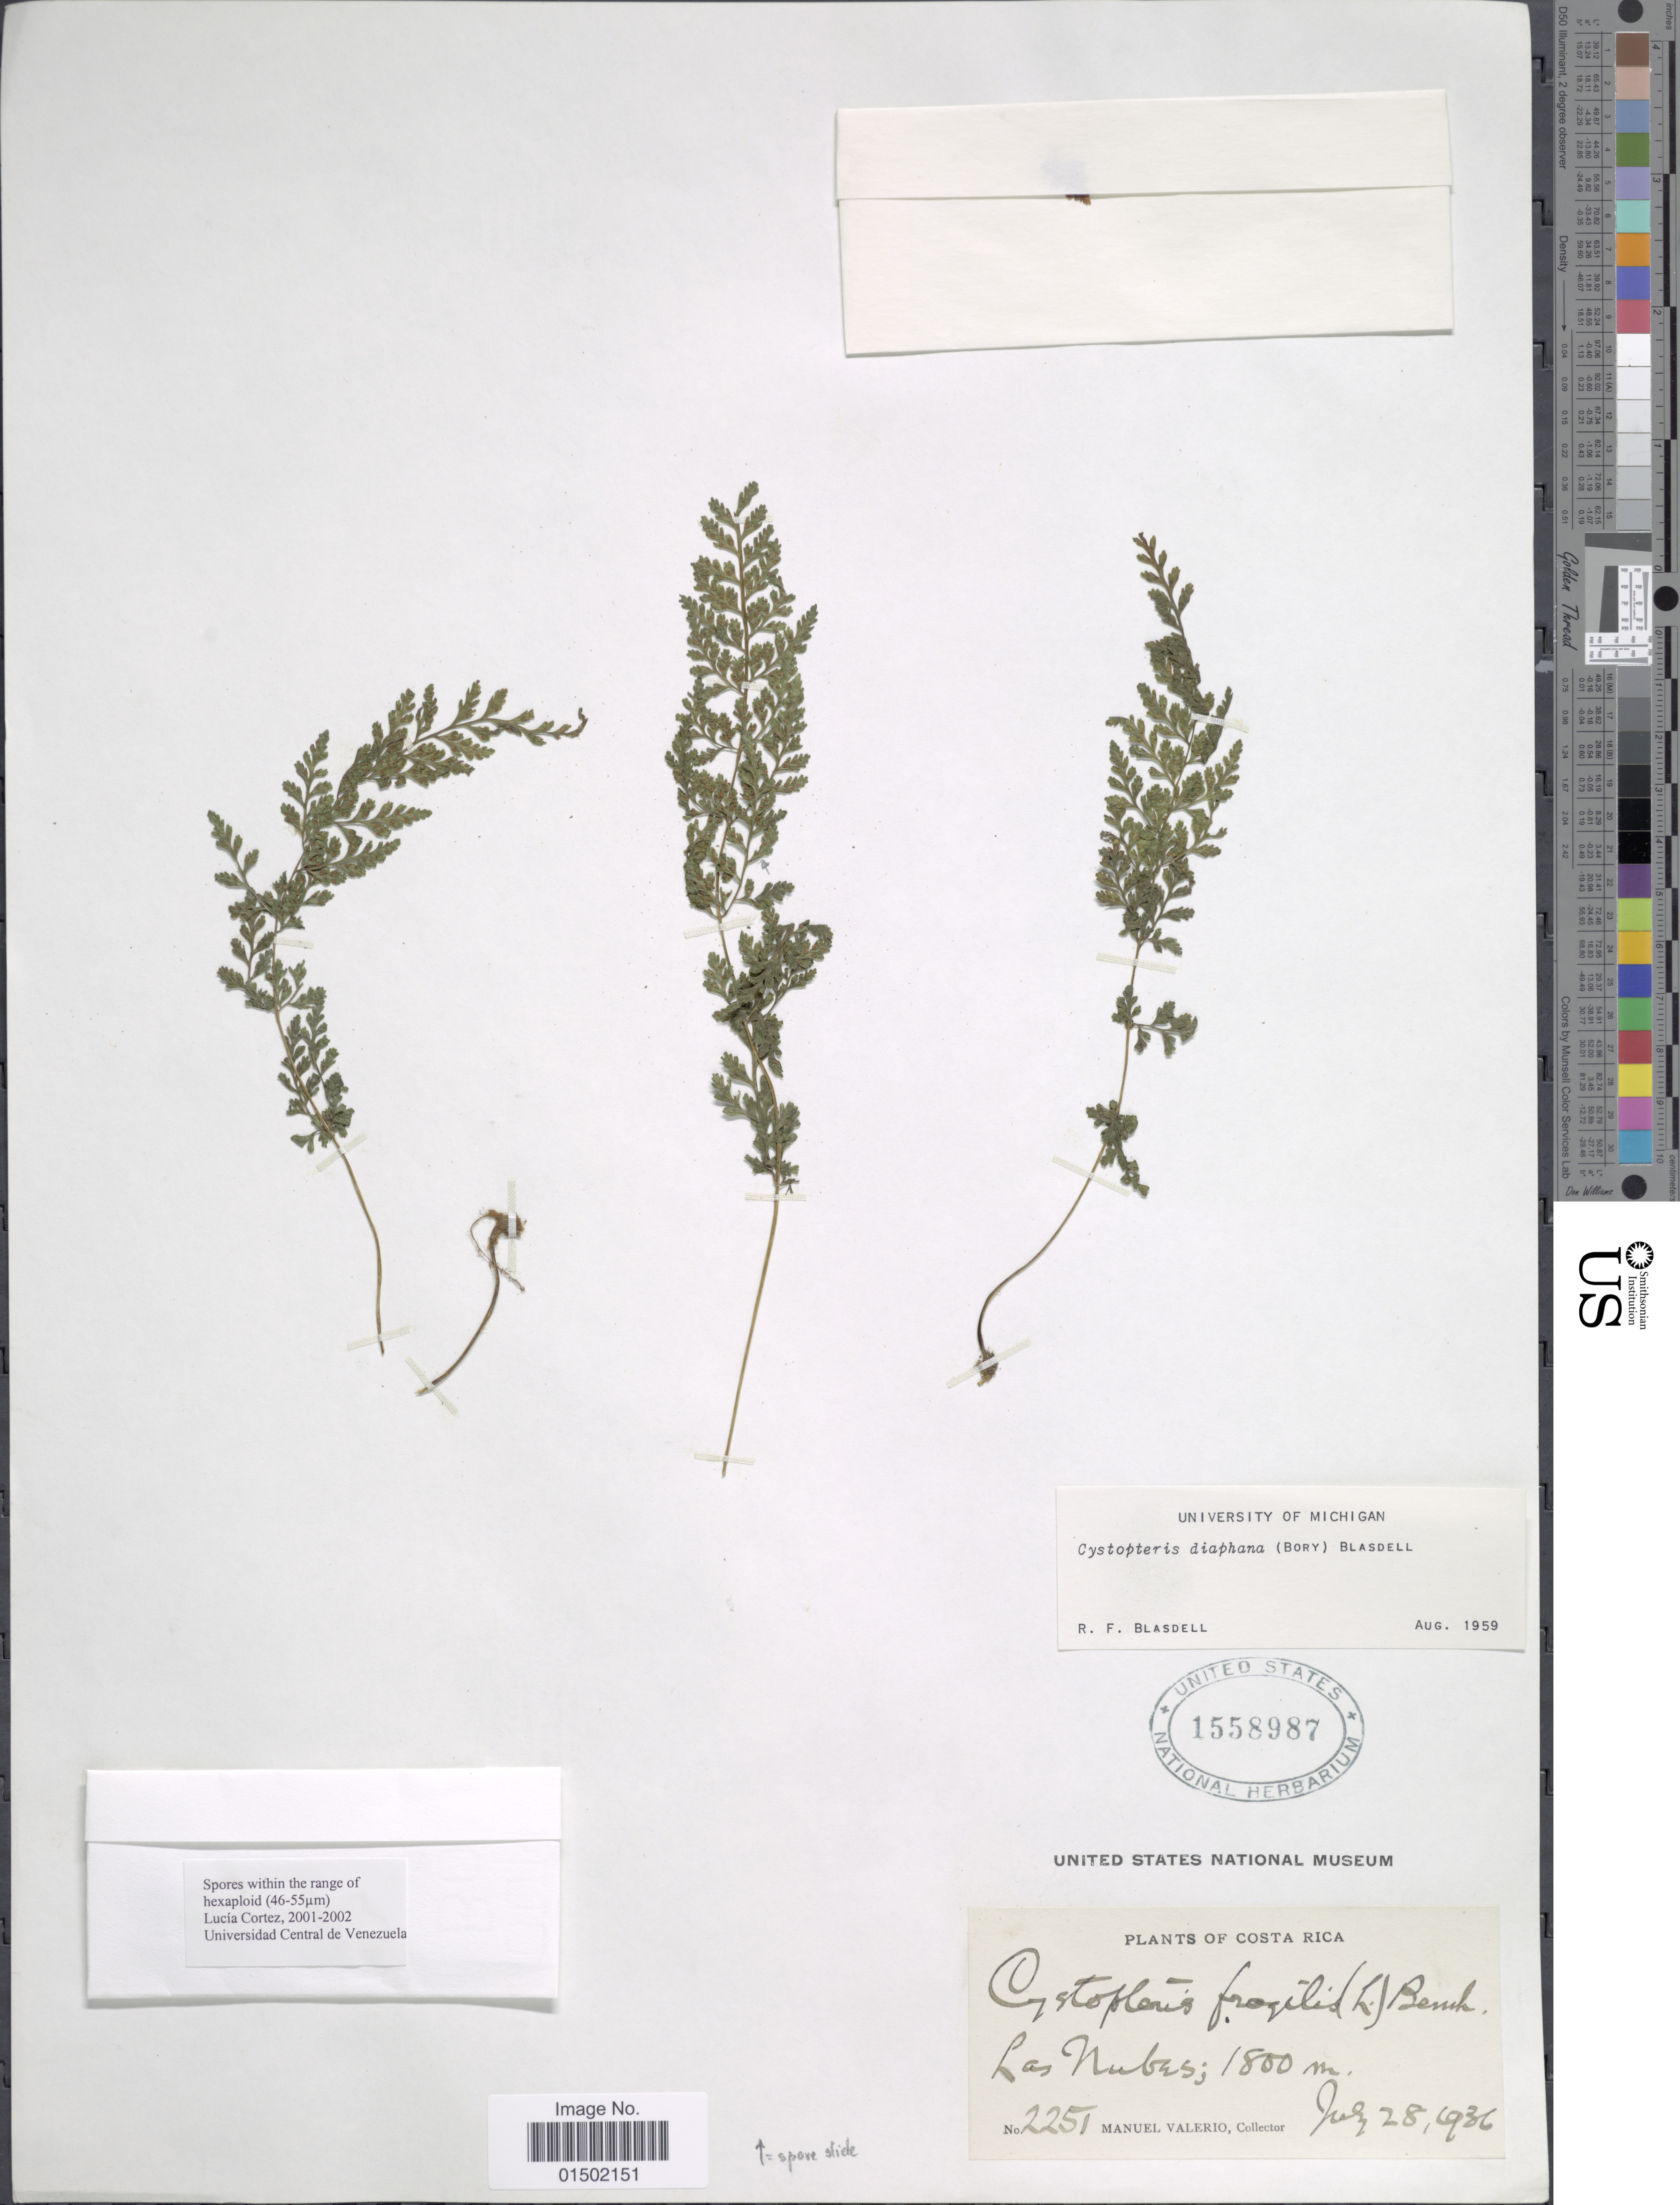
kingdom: Plantae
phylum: Tracheophyta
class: Polypodiopsida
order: Polypodiales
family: Cystopteridaceae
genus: Cystopteris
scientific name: Cystopteris diaphana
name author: (Bory) Blasdell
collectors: M. Valerio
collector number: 2251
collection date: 1936-07-28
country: Costa Rica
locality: Las Nubas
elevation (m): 1800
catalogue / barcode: US 1558987